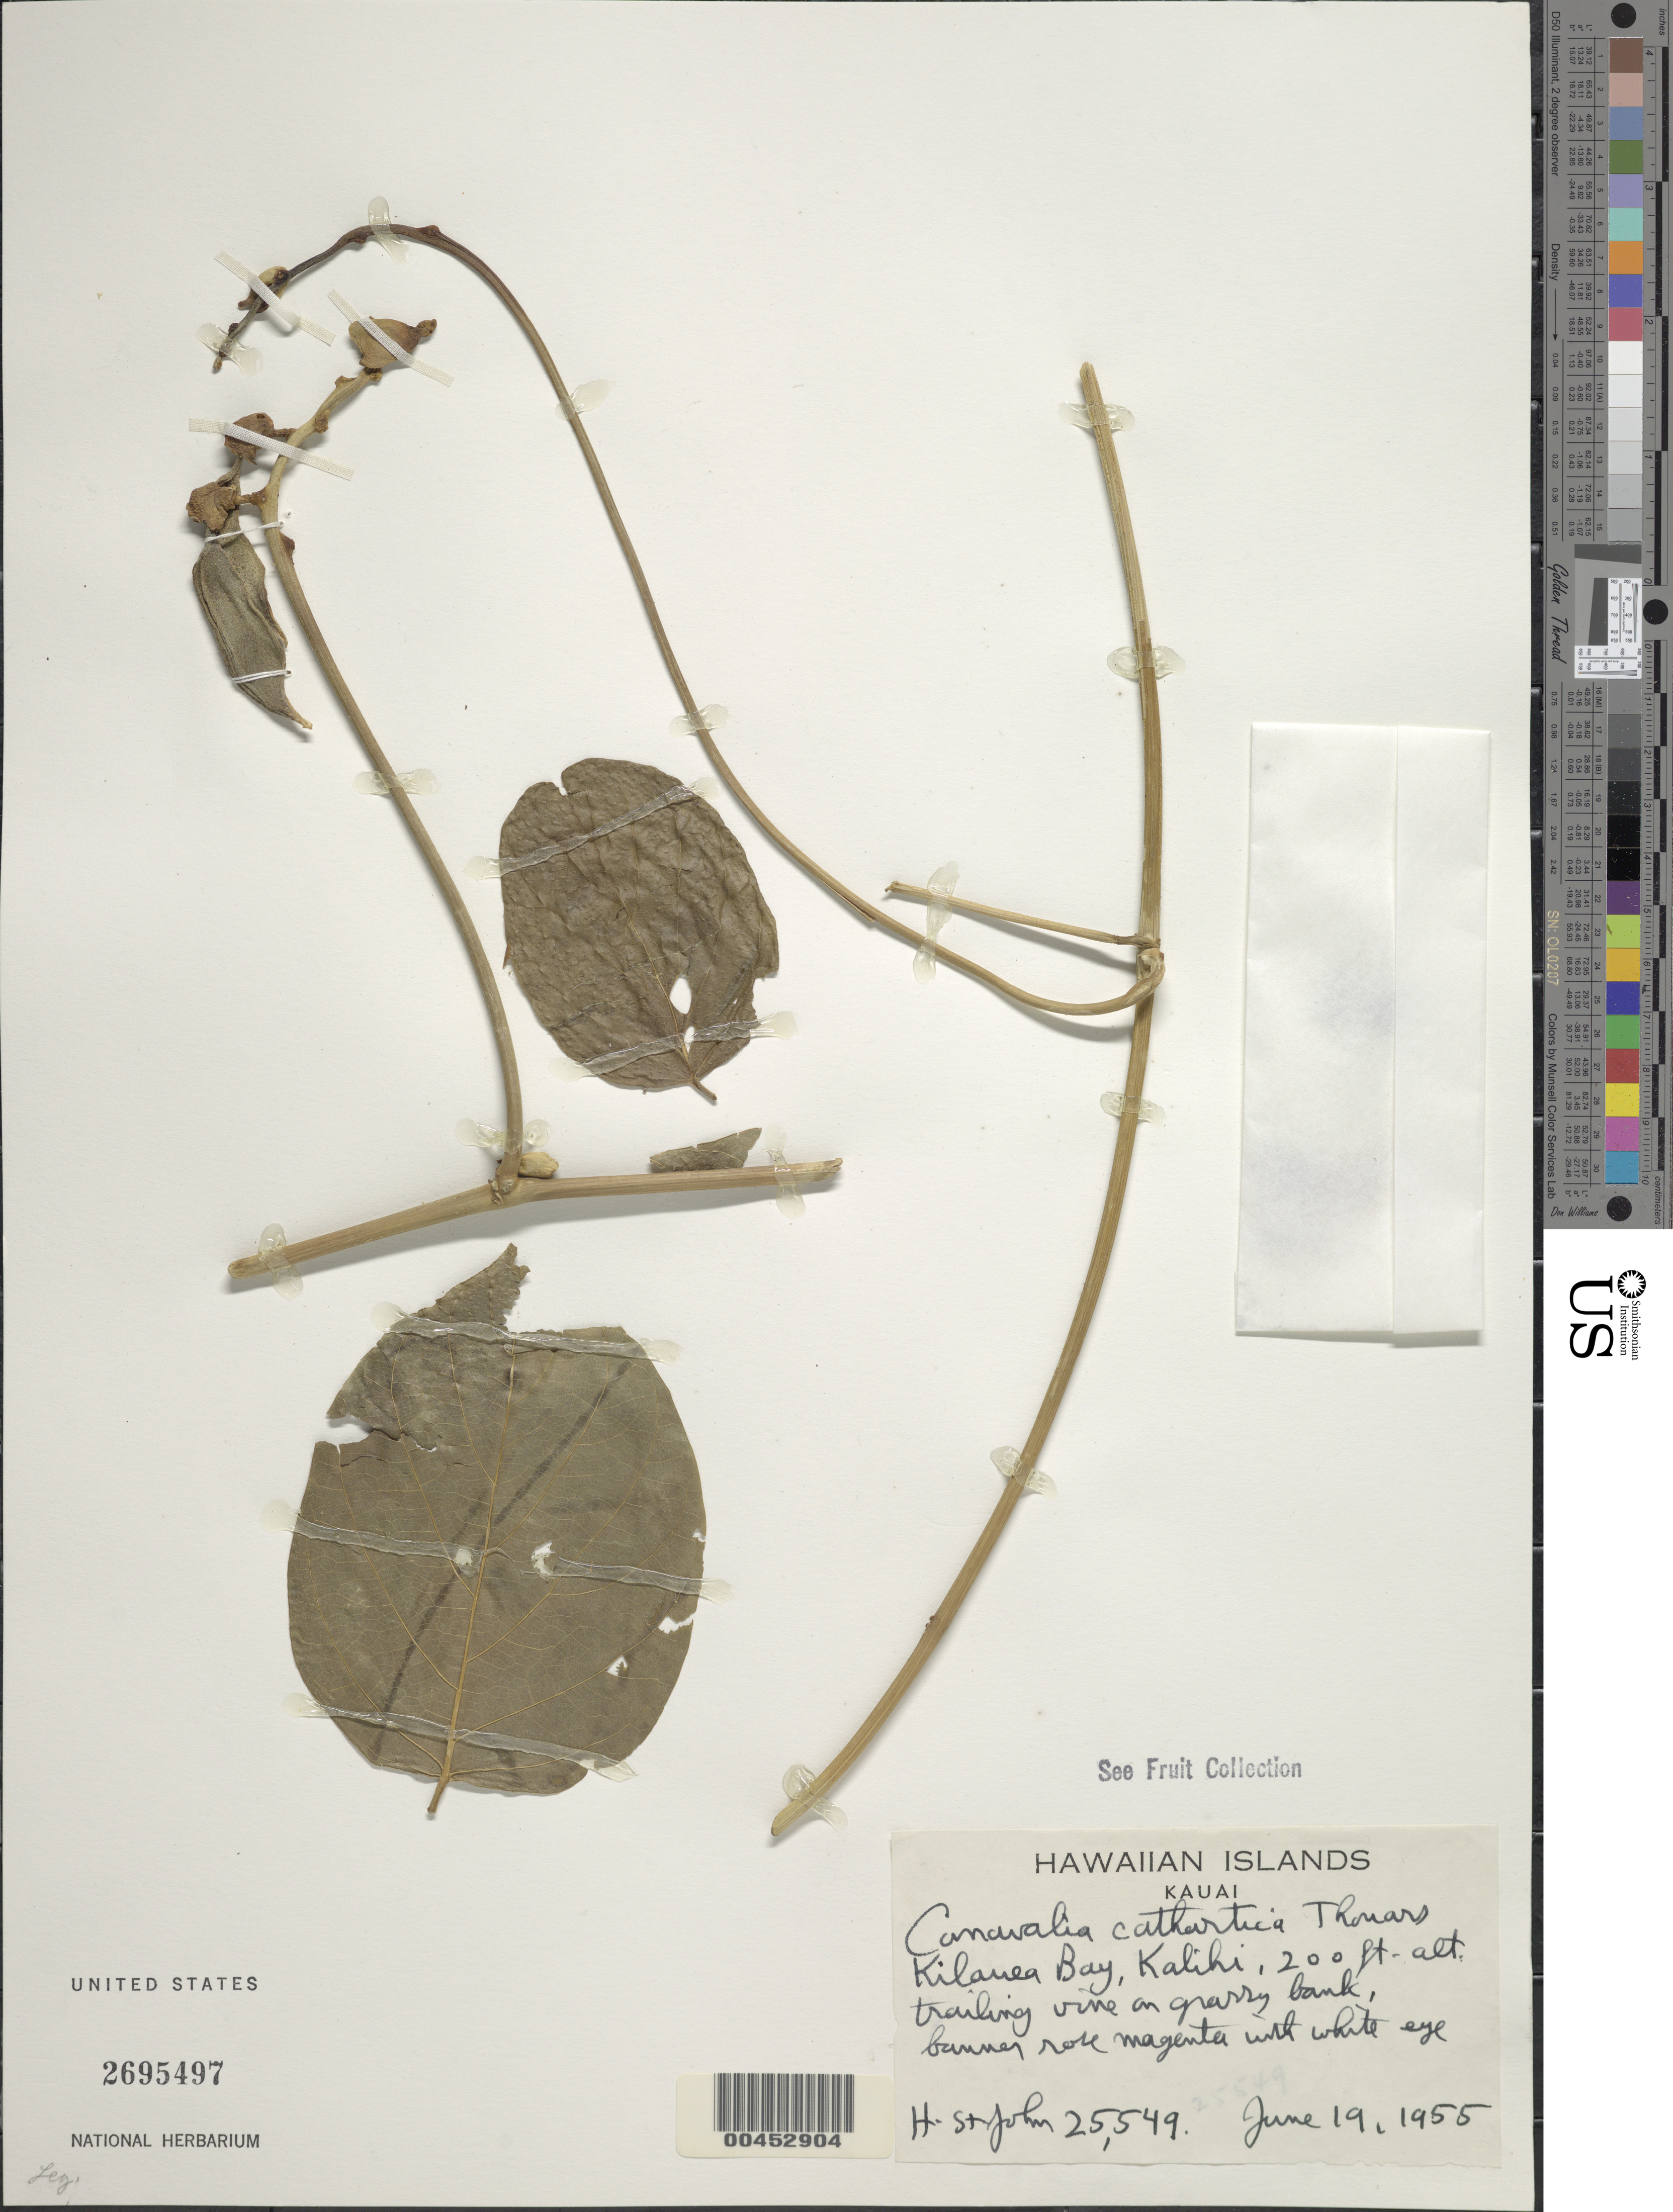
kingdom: Plantae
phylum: Tracheophyta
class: Magnoliopsida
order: Fabales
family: Fabaceae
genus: Canavalia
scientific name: Canavalia cathartica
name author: Thouars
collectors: H. St. John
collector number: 25549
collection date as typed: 19 Jun 1955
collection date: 1955-06-19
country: United States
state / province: Hawaii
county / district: Kauai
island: Kaua'i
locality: Kilauea Bay, Kalihi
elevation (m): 61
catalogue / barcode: US 2695497